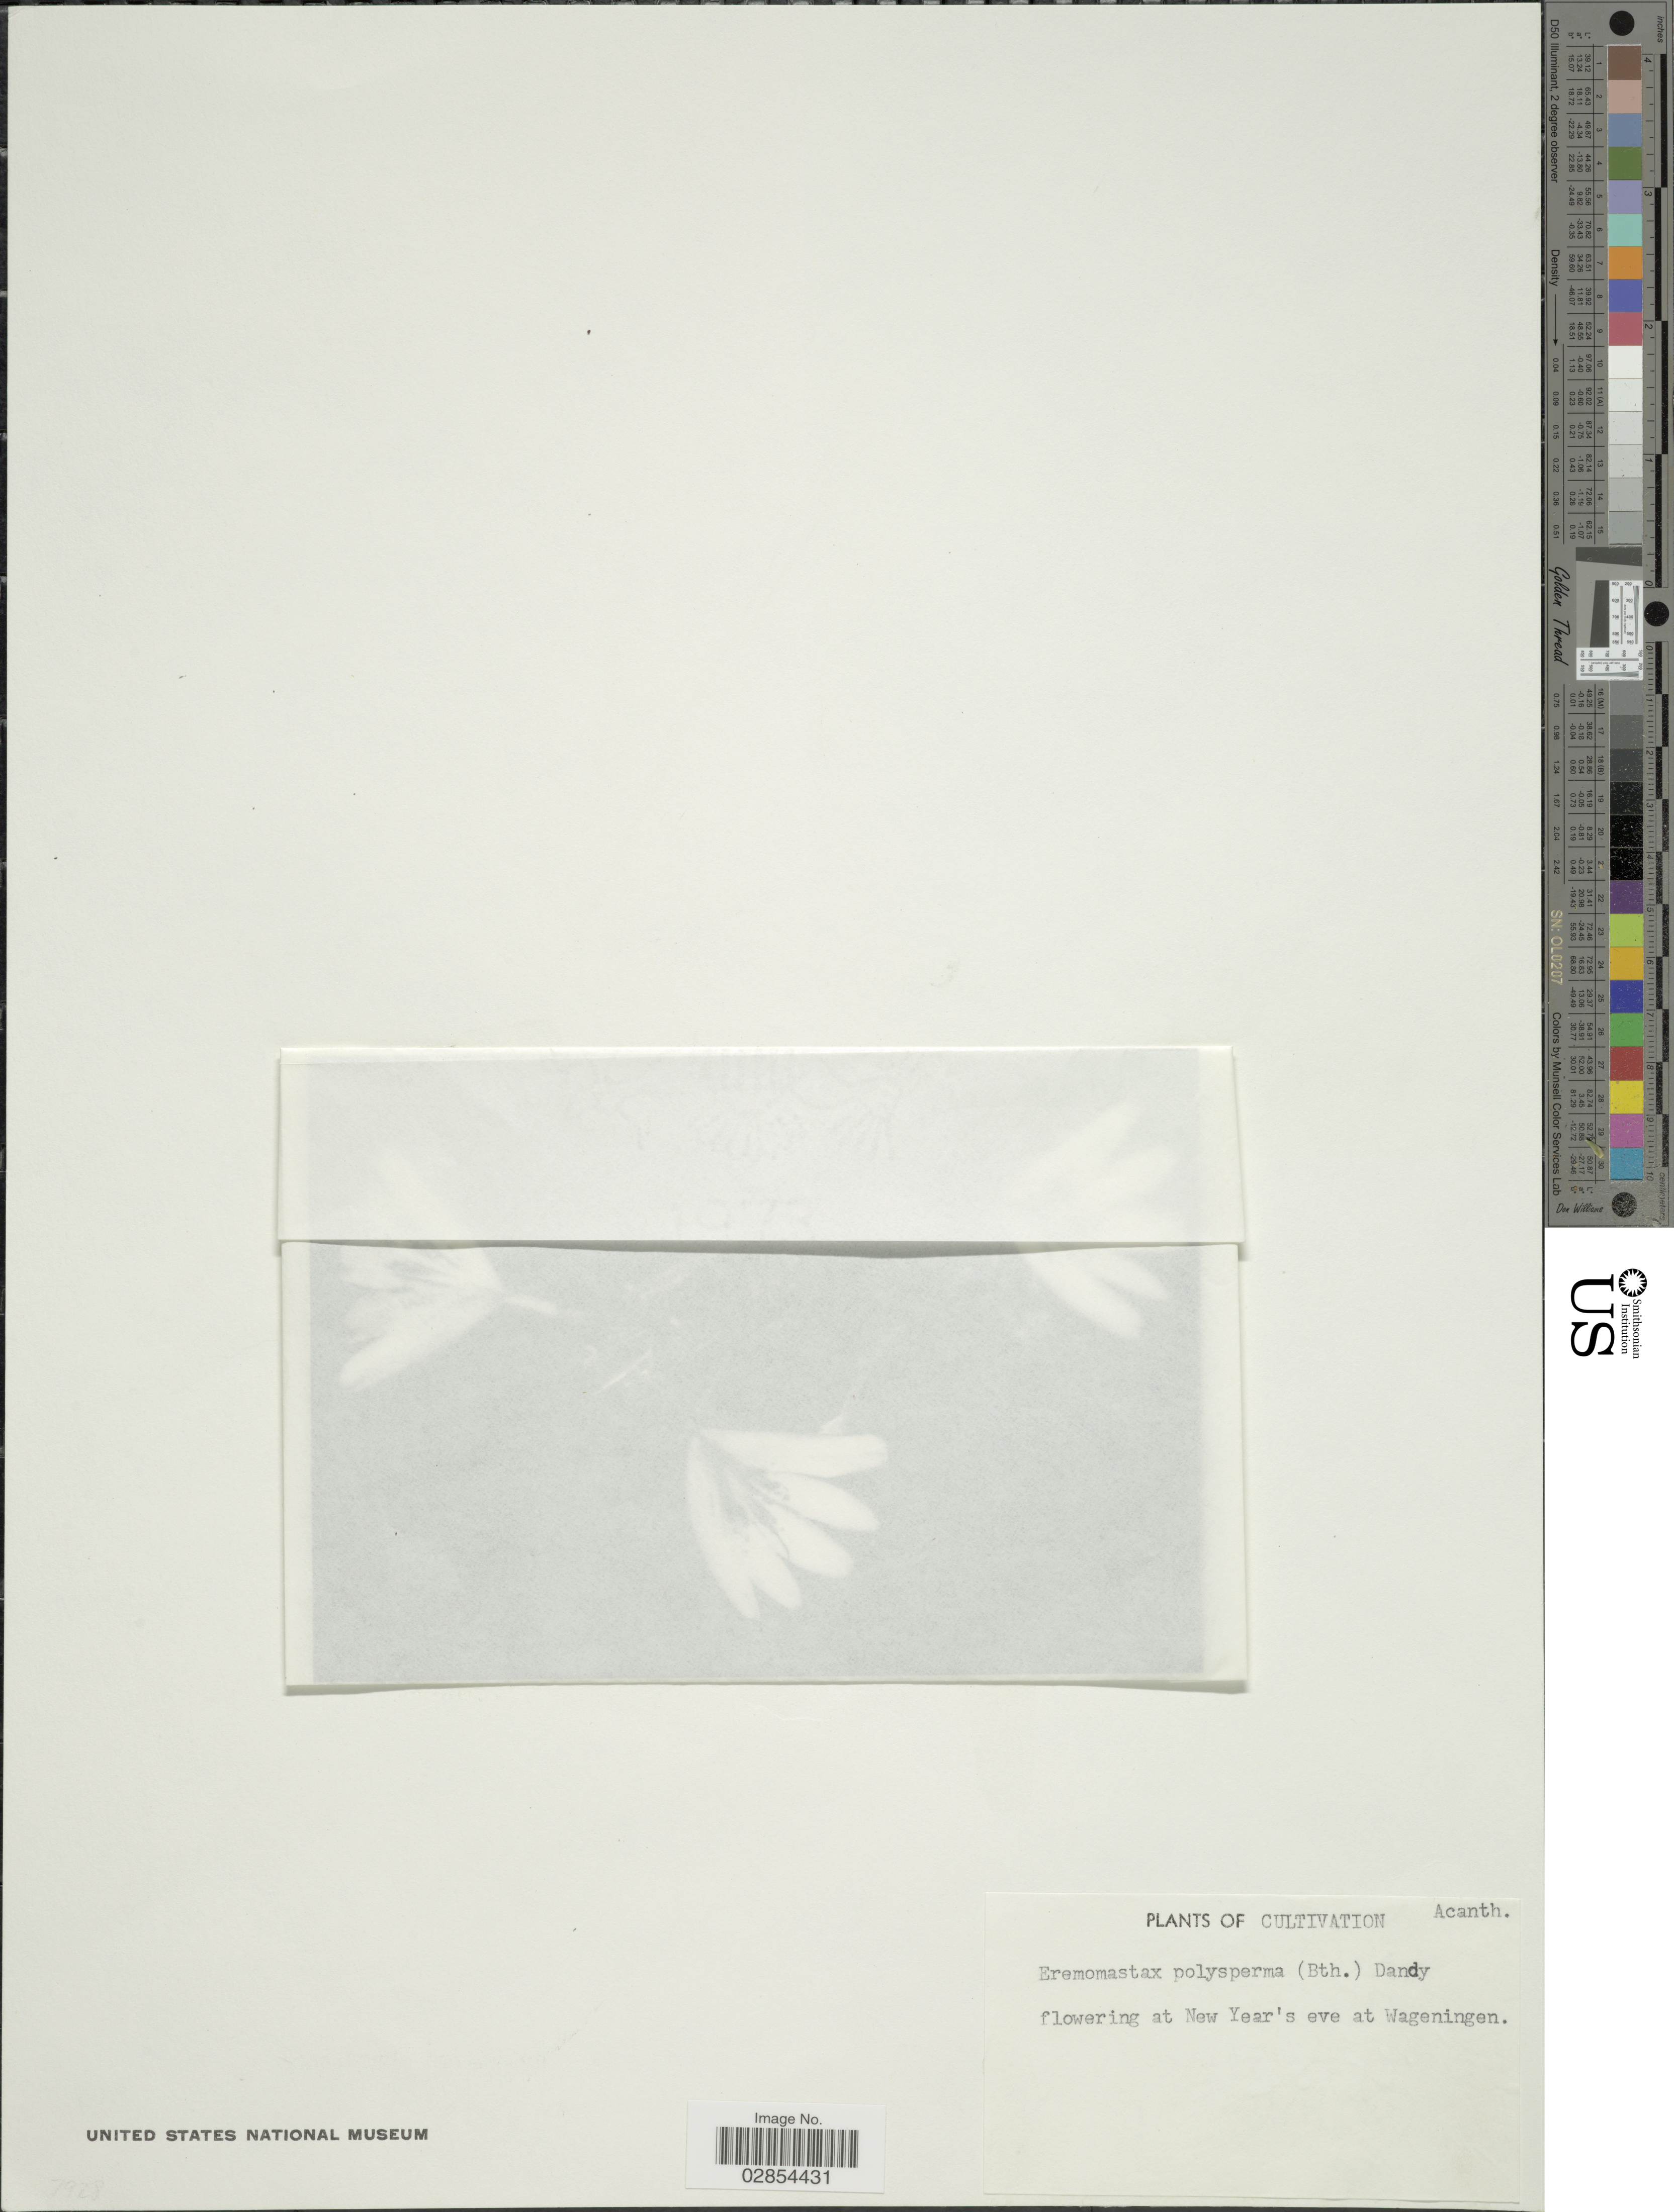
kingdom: Plantae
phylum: Tracheophyta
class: Magnoliopsida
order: Lamiales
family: Acanthaceae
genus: Eremomastax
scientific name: Eremomastax speciosa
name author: (Hochst.) Cufod.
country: Netherlands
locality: Wageningen